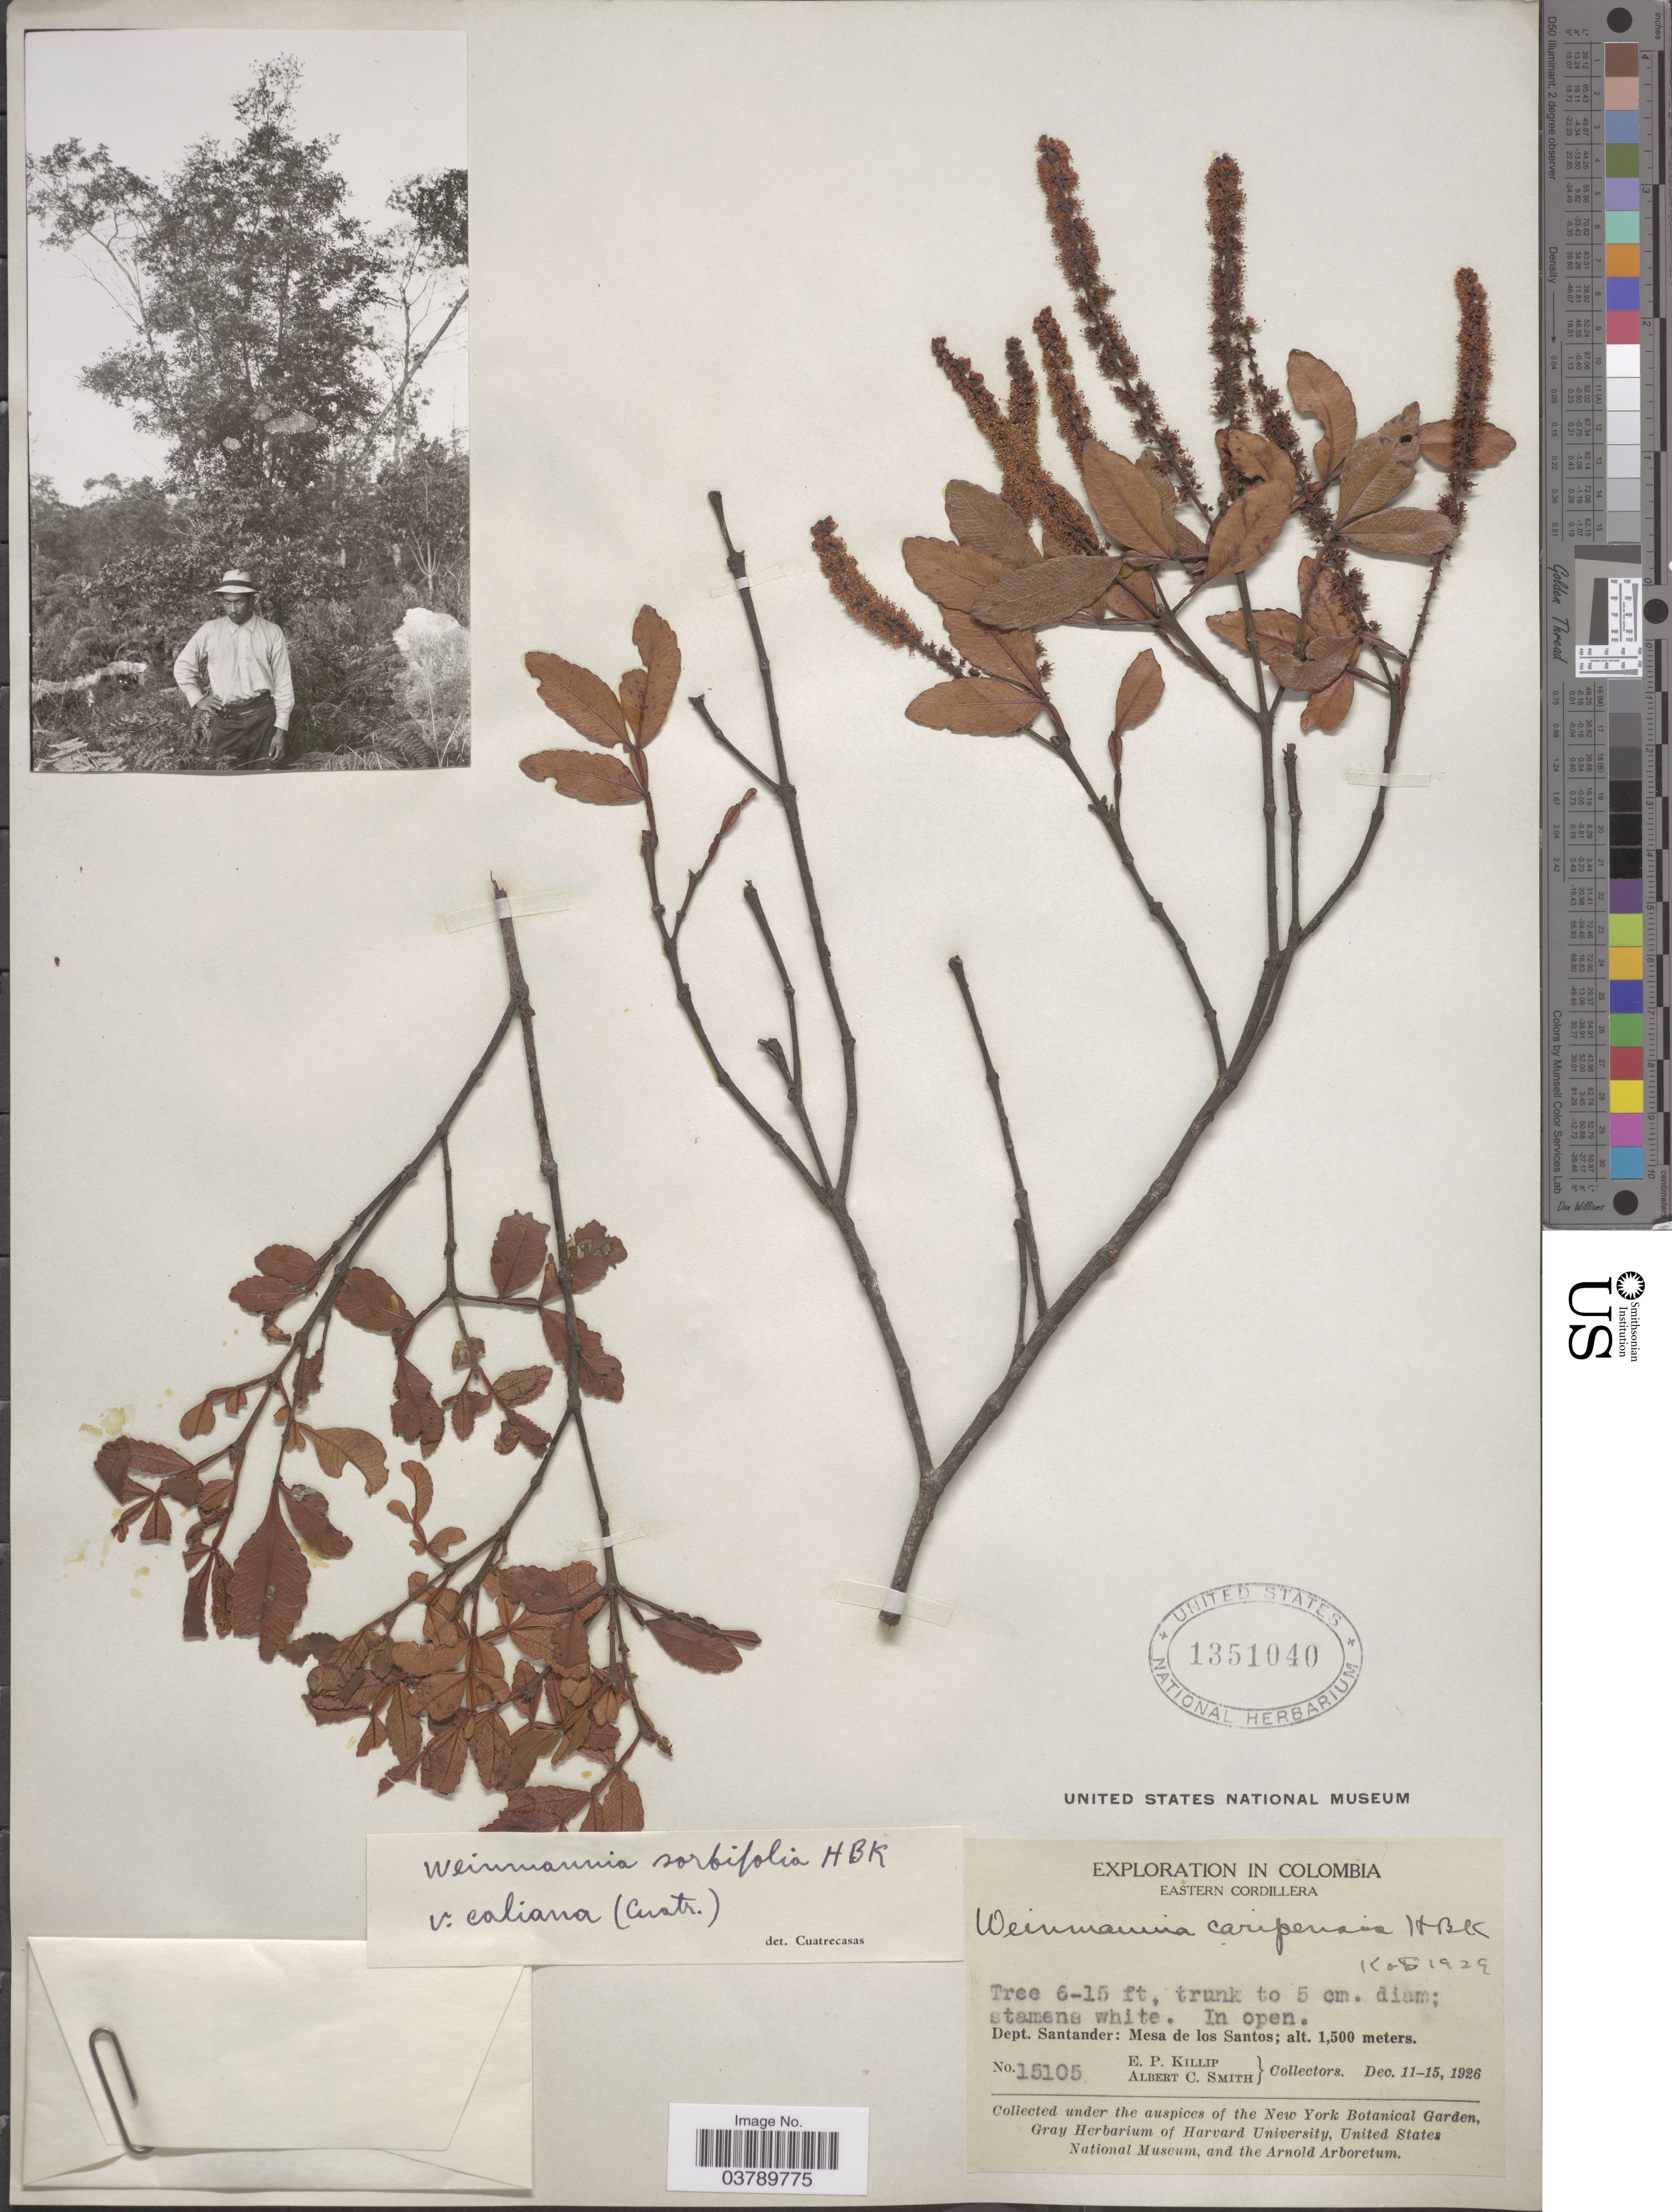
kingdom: Plantae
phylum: Tracheophyta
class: Magnoliopsida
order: Oxalidales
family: Cunoniaceae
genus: Weinmannia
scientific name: Weinmannia sorbifolia var. sorbifolia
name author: Kunth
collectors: E. P. Killip & A. C. Smith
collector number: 15105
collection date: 1926-12-11/1926-12-15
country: Colombia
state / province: Santander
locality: Eastern Cordillera. Dept. Santander: Mesa de los Santos.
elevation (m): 1500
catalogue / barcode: US 1351040